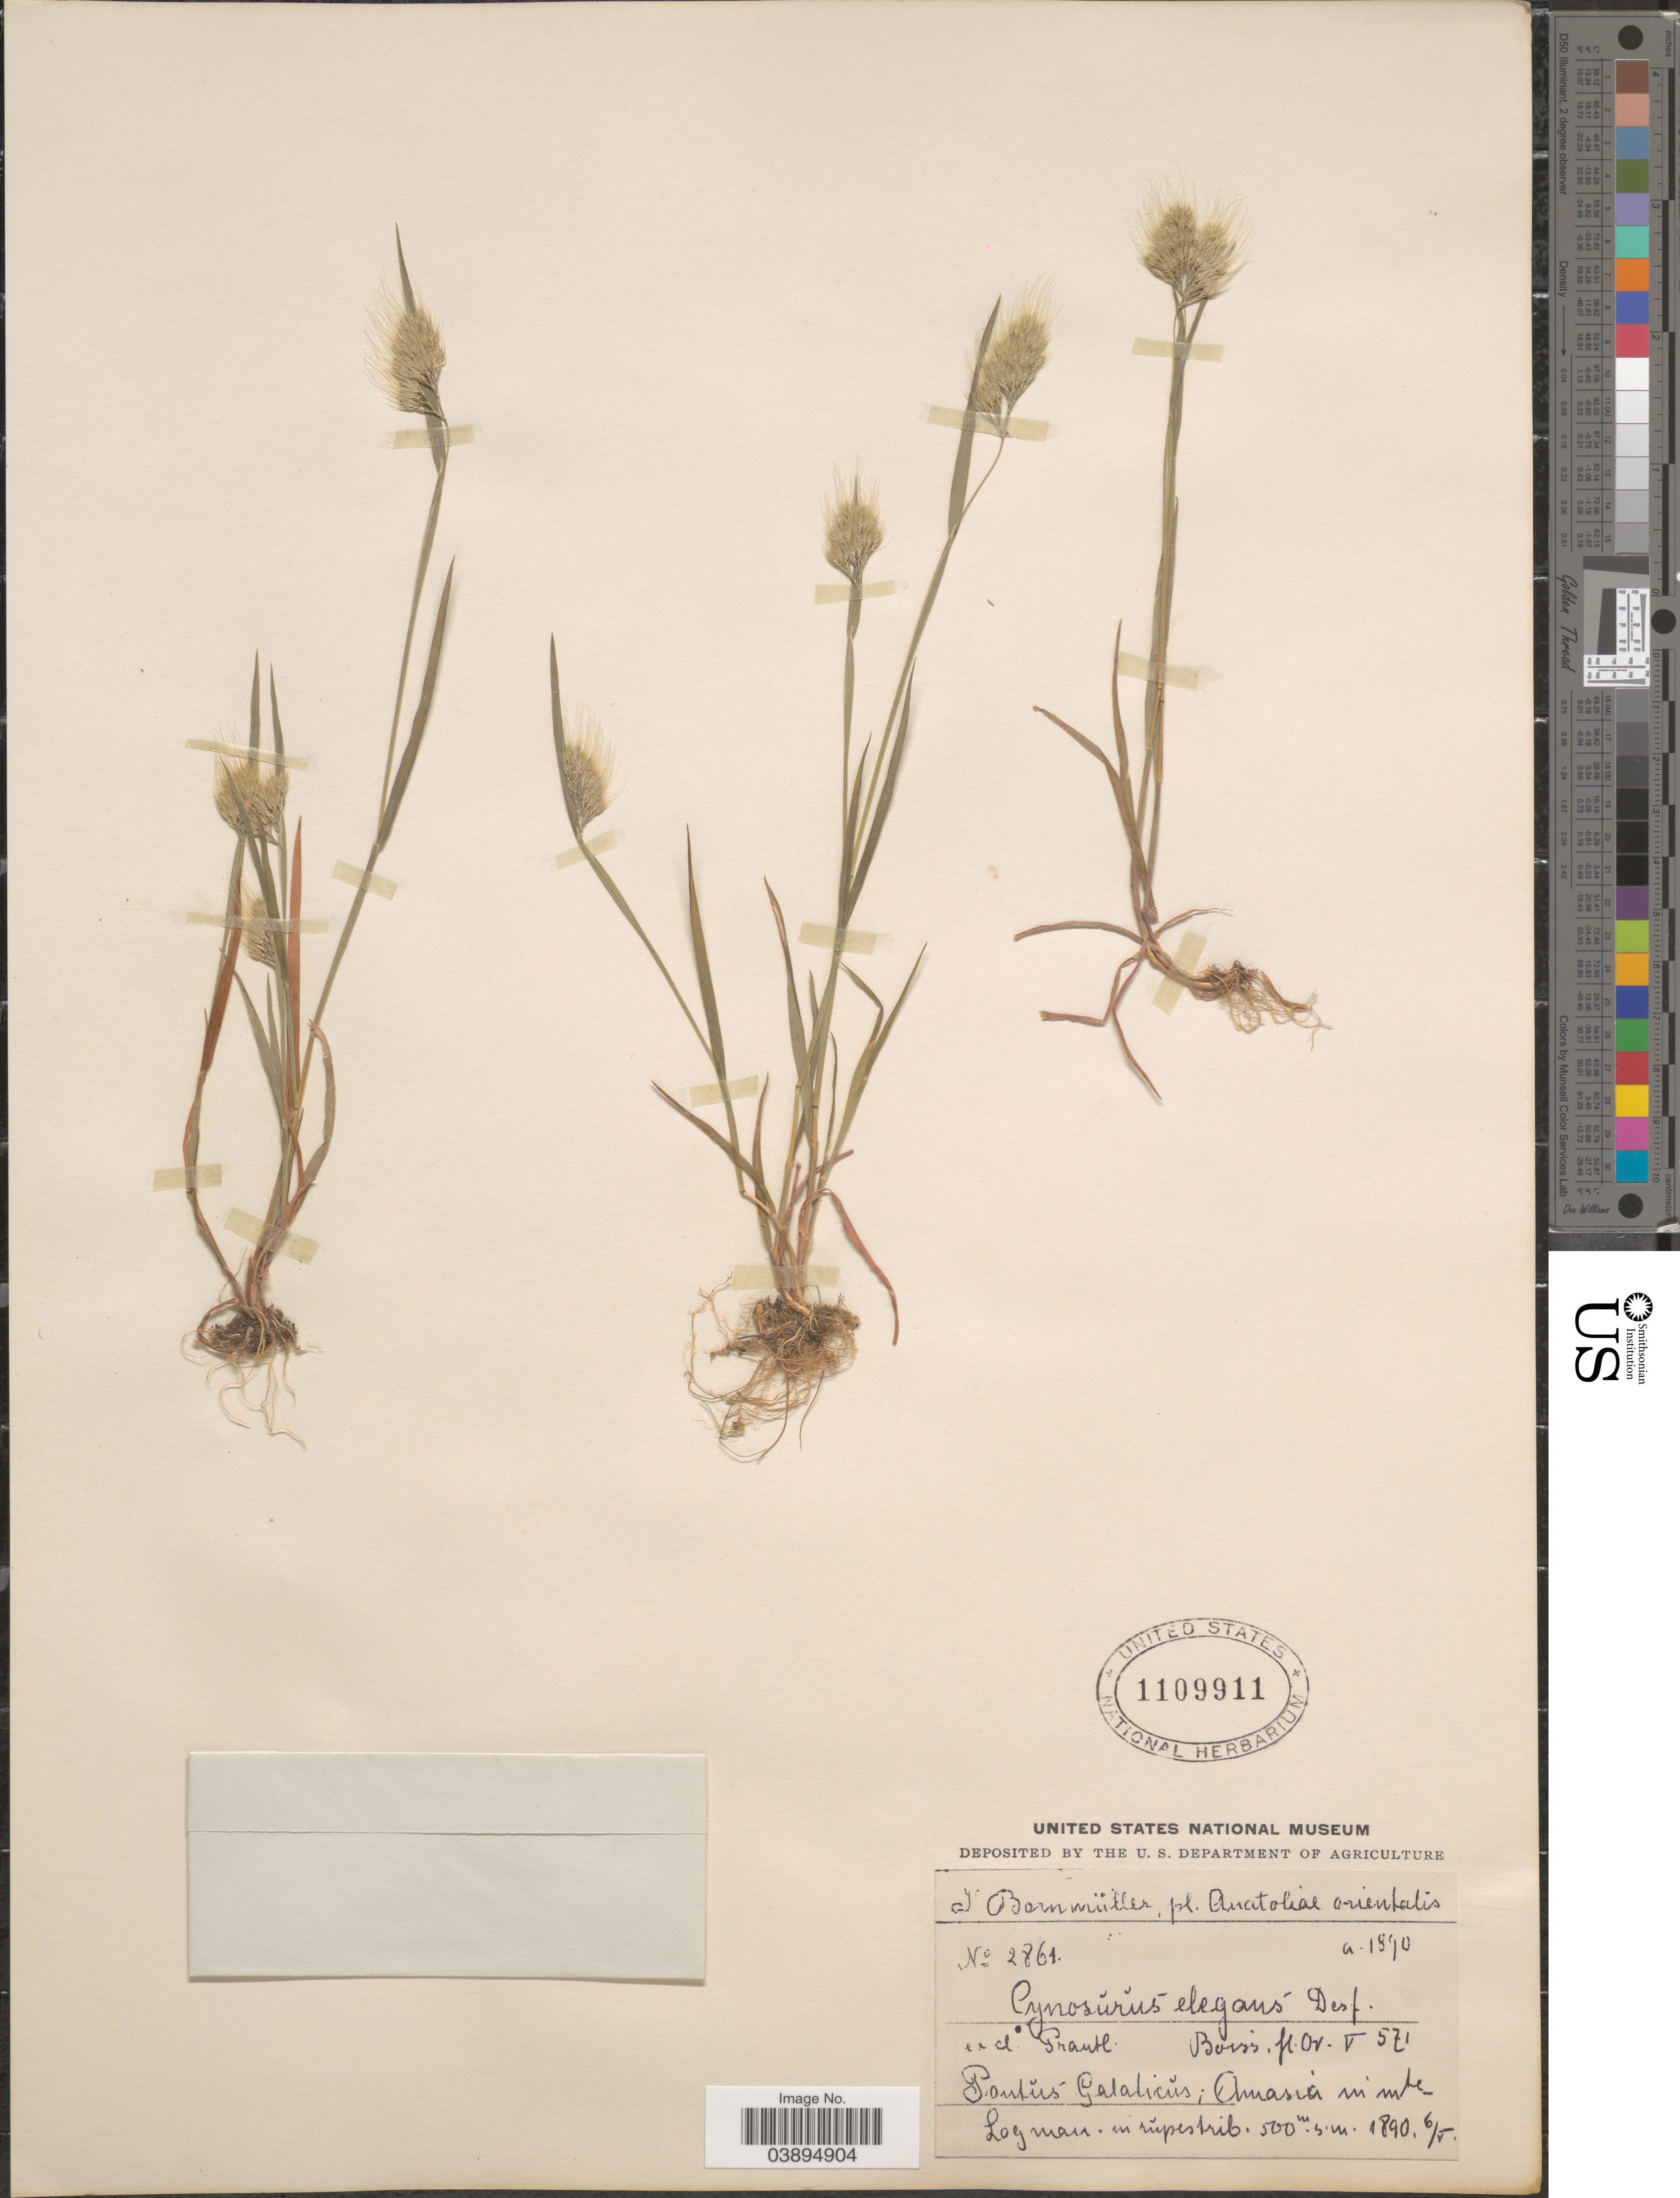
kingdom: Plantae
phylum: Tracheophyta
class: Liliopsida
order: Poales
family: Poaceae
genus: Cynosurus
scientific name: Cynosurus elegans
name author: Desf.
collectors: J. Bornmüller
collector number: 2861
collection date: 1890-05-06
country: Turkey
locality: Anatoliae orientalis. Pontŭs-Galalicŭs; Amasia in mte Logman in rŭpestrib.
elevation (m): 500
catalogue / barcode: US 1109911